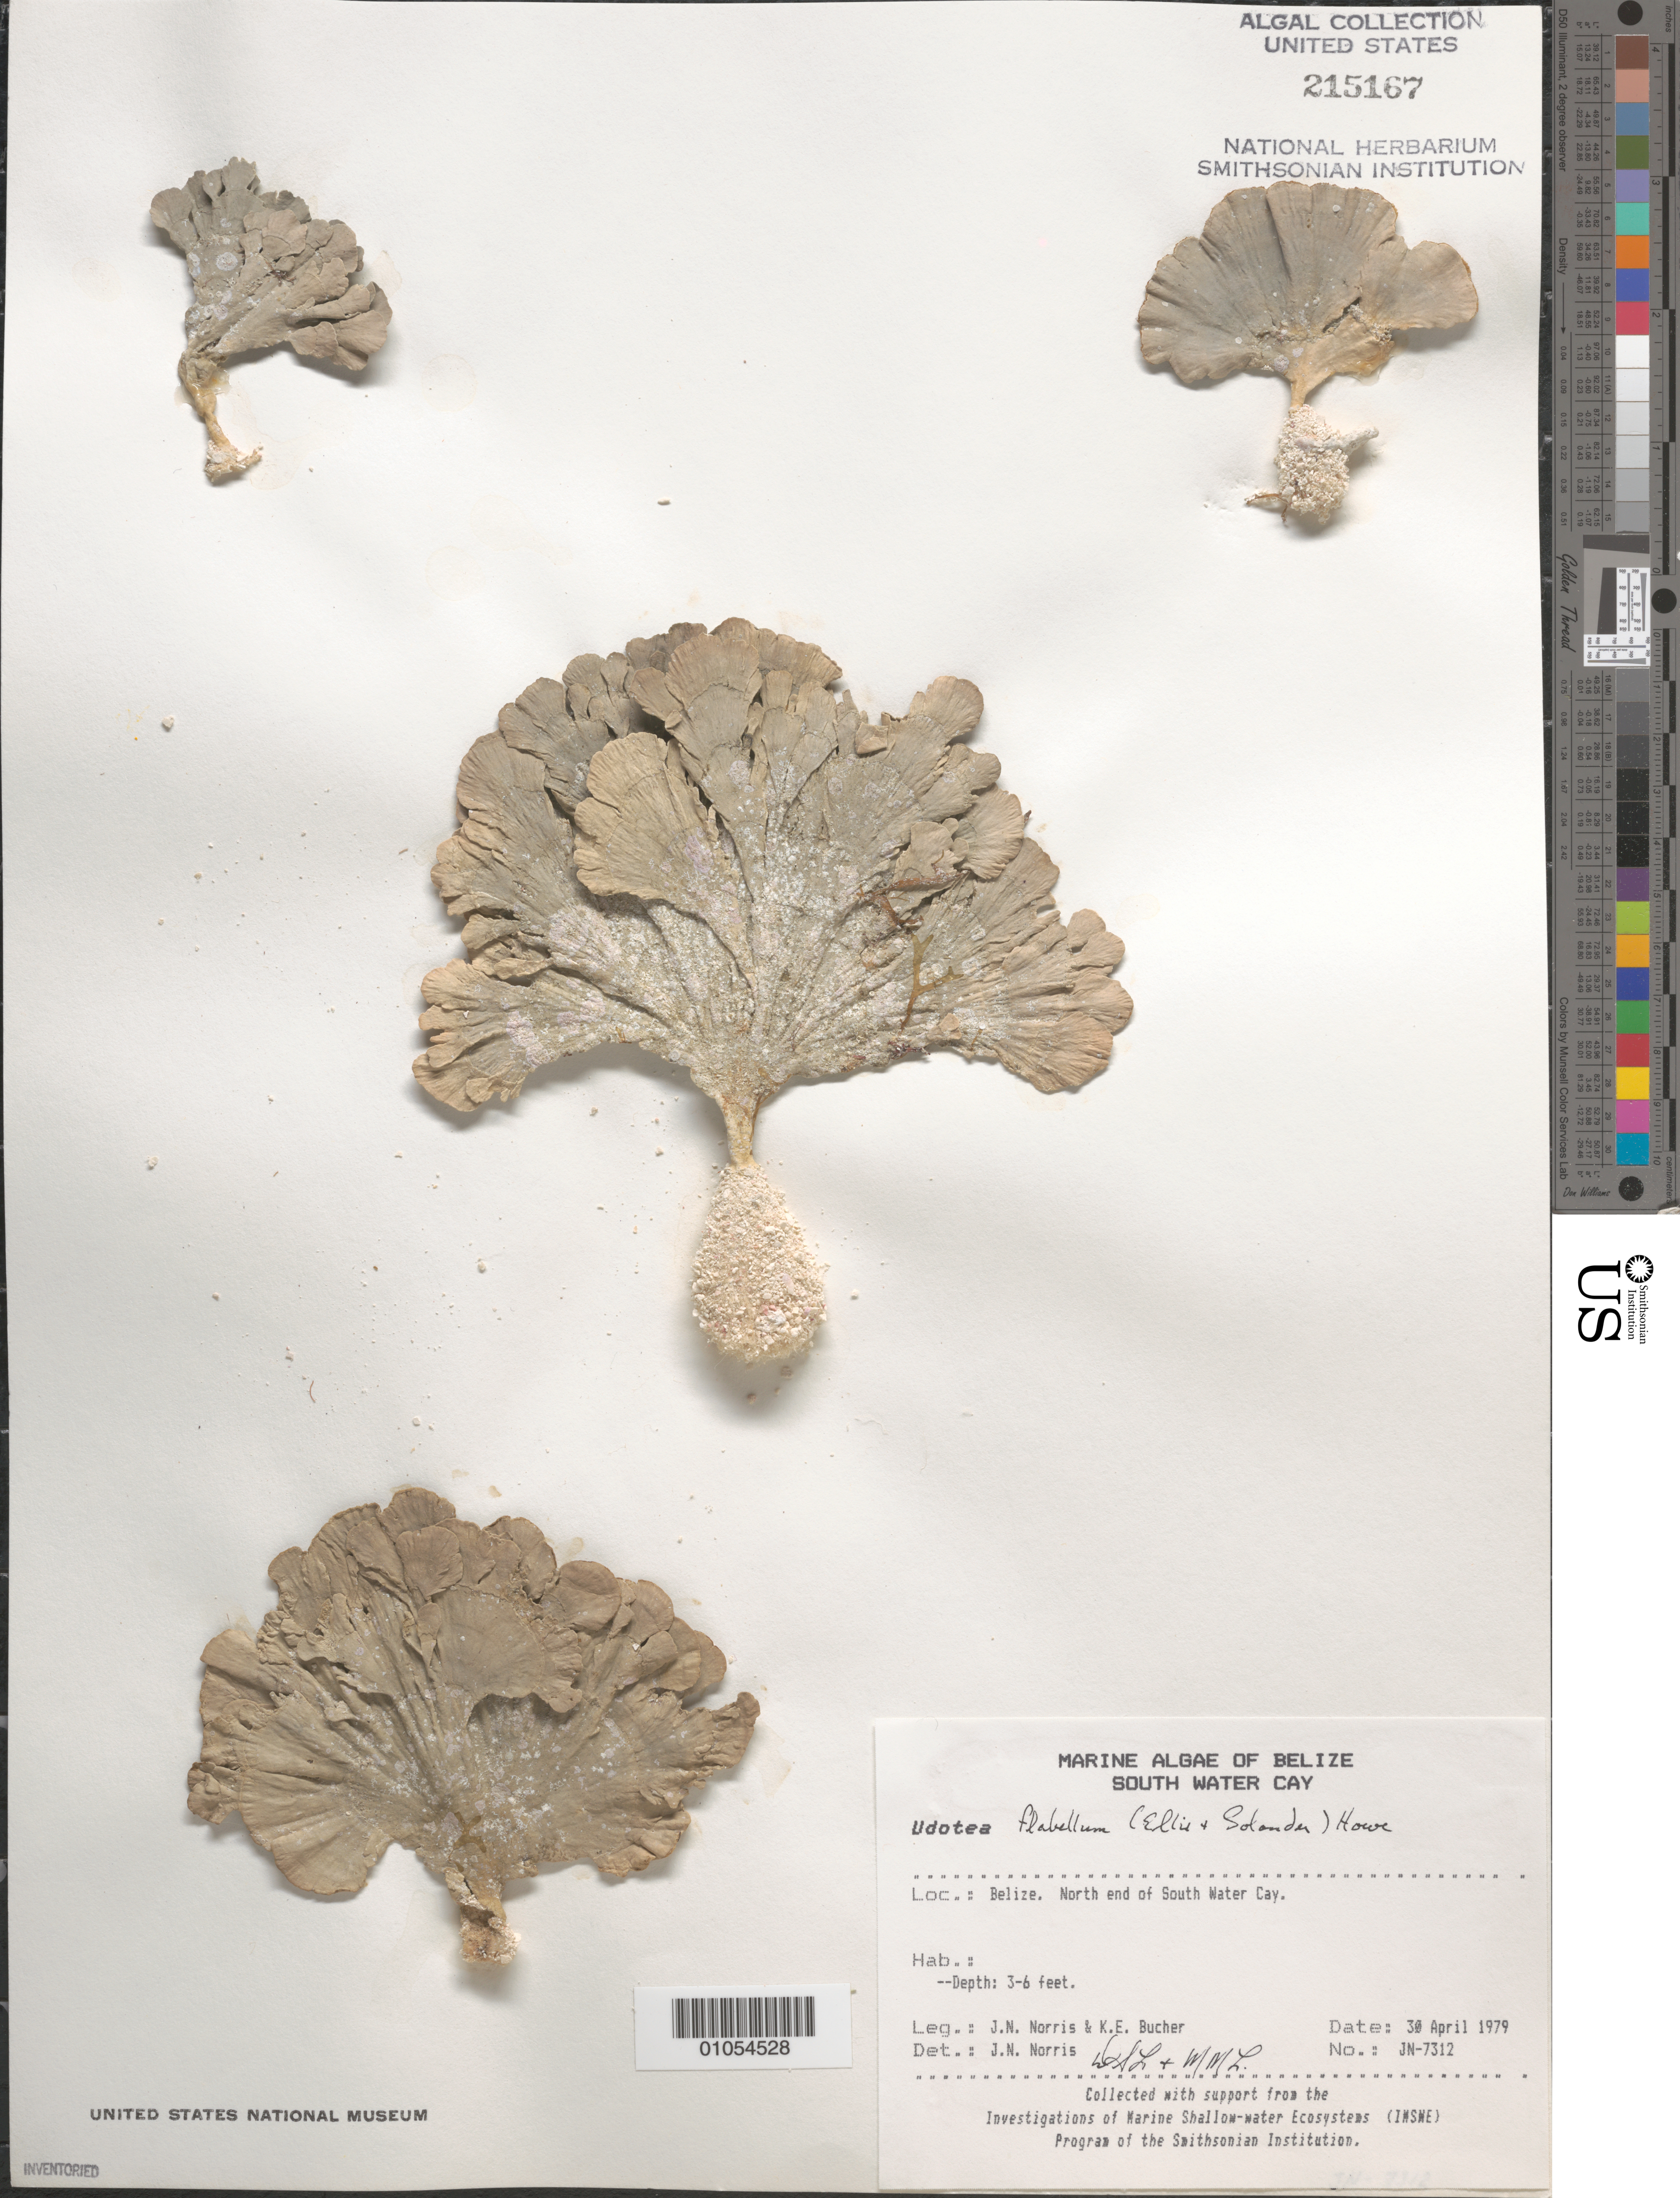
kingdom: Plantae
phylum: Chlorophyta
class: Ulvophyceae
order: Bryopsidales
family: Udoteaceae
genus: Udotea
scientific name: Udotea flabellum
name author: (J. Ellis & Sol.) M. Howe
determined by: Littler, D. S.; Littler, M. M.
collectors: J. N. Norris & K. E. Bucher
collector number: JN-7312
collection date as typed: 30 Apr 1979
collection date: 1979-04-30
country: Belize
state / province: Stann Creek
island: South Water Cay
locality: North end of the cay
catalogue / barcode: US 215167